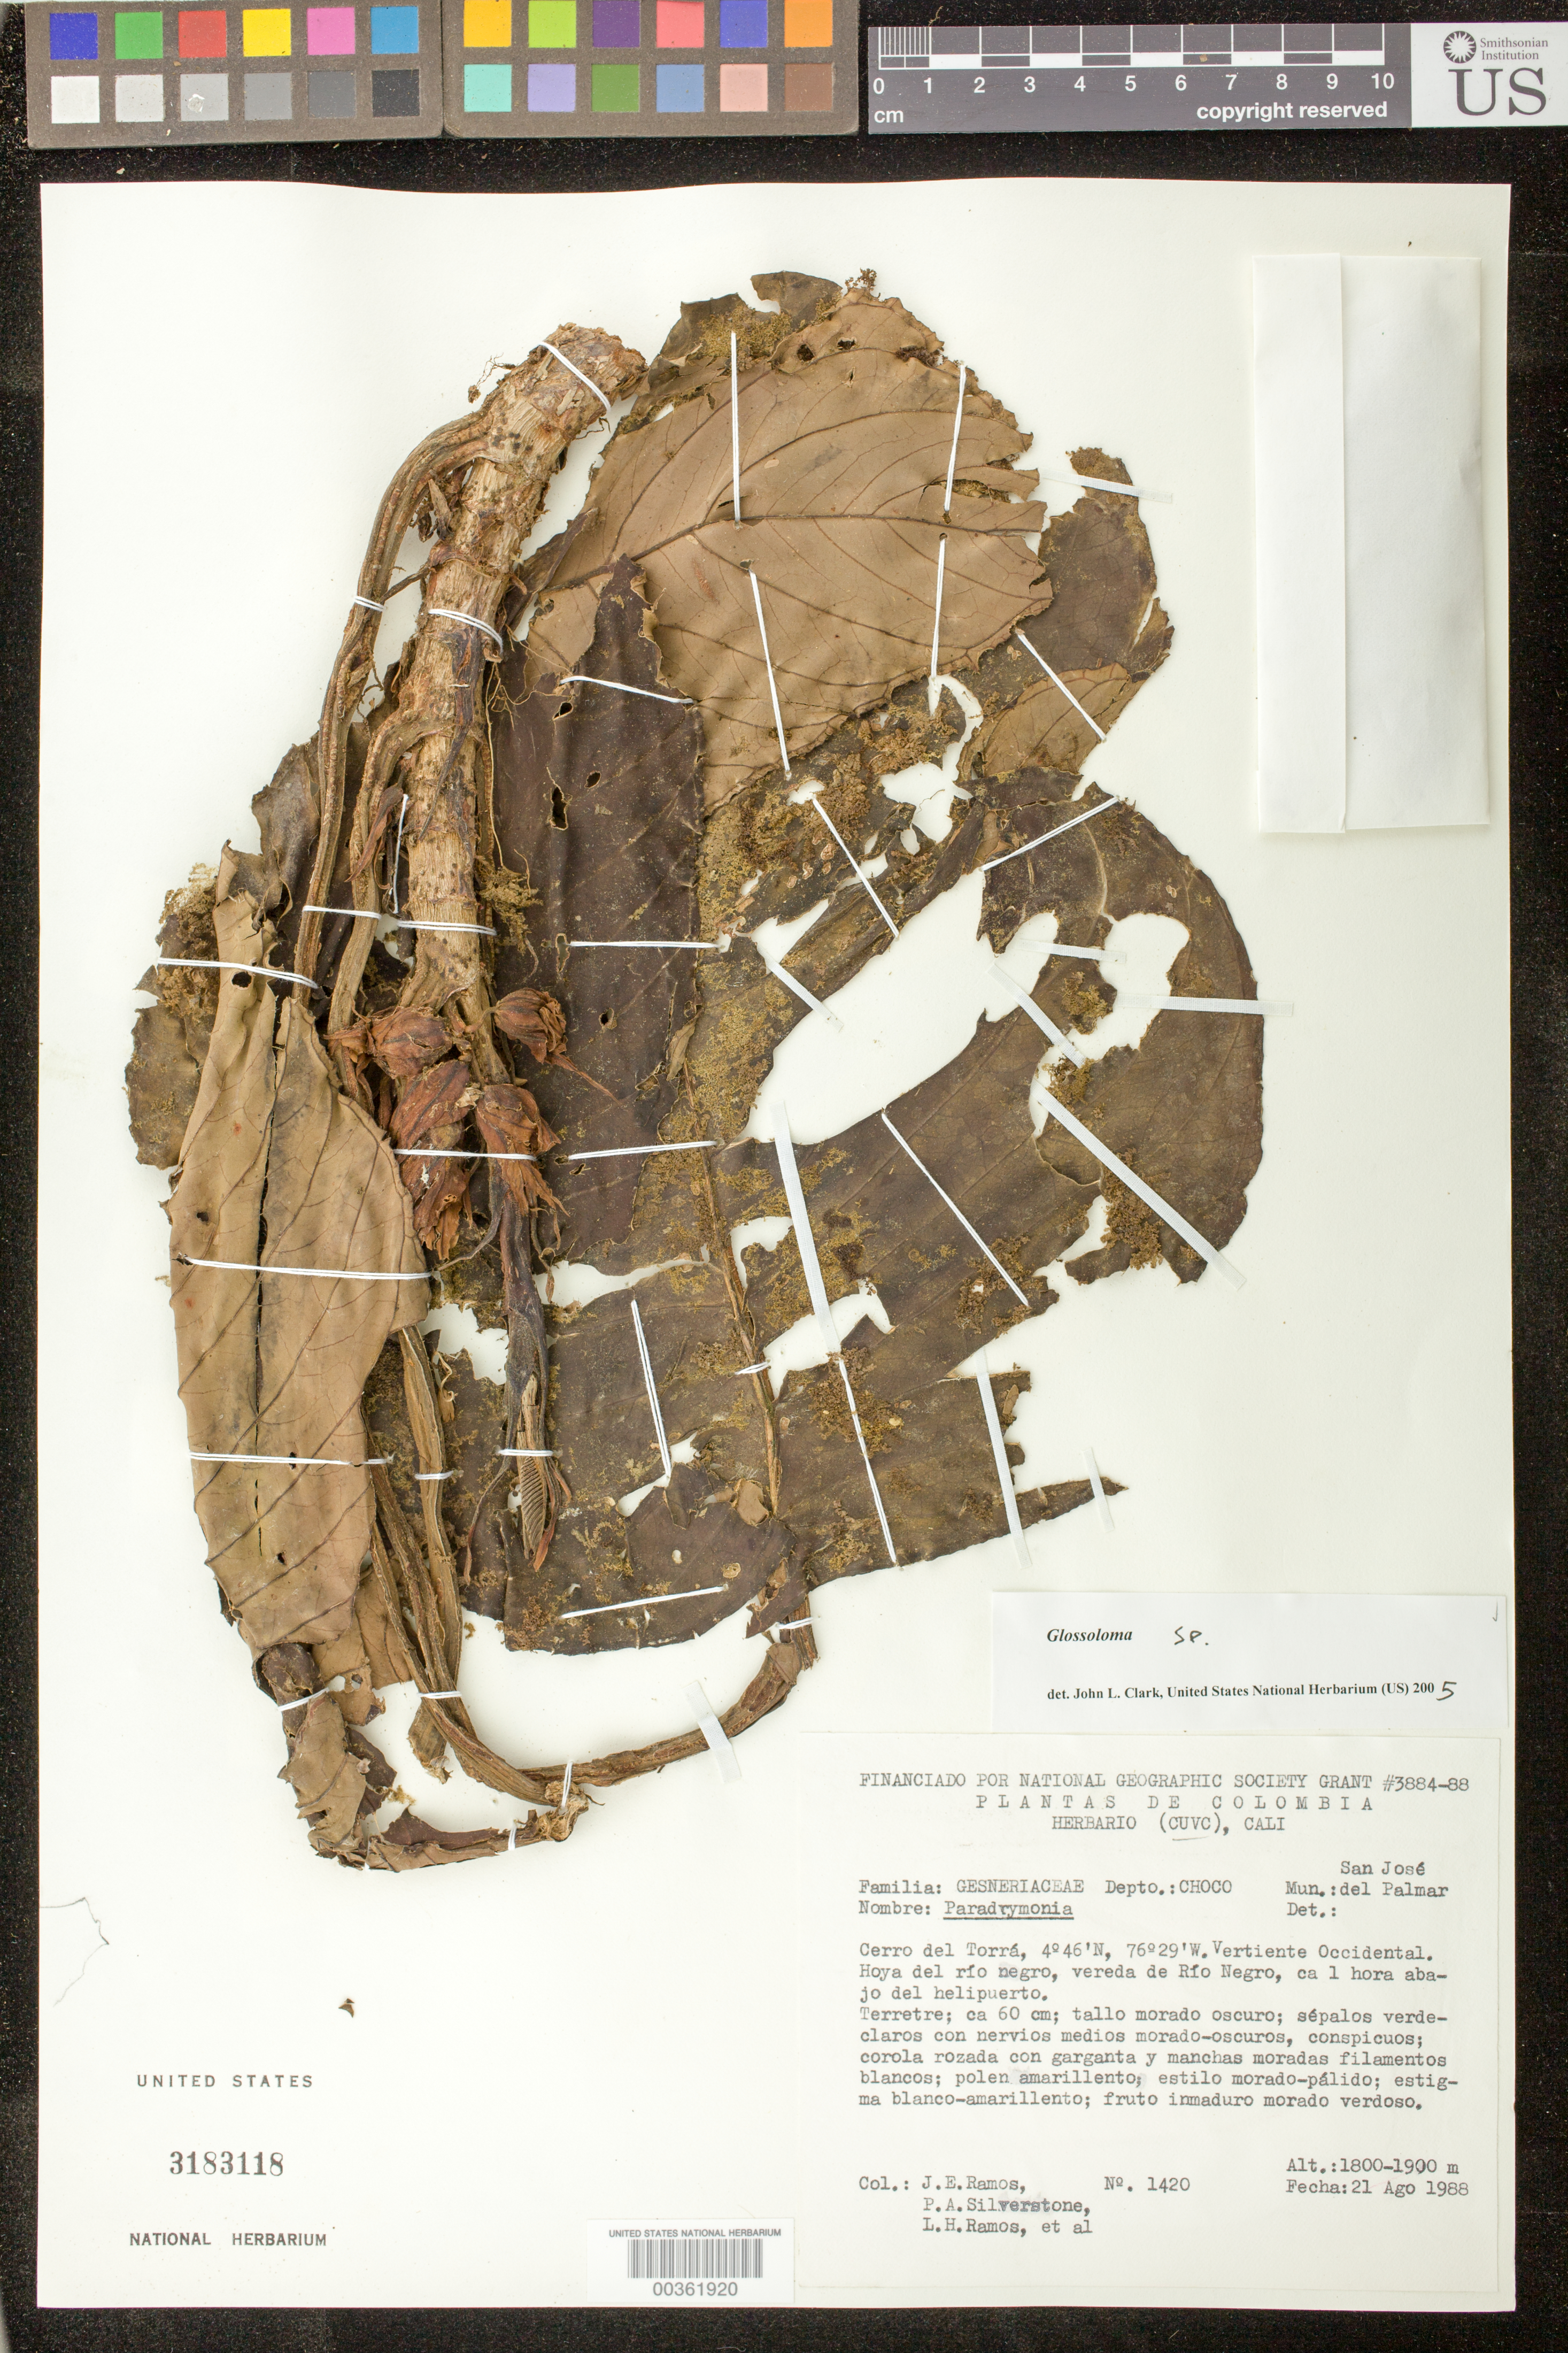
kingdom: Plantae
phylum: Tracheophyta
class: Magnoliopsida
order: Lamiales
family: Gesneriaceae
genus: Glossoloma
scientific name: Glossoloma sp.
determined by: Clark, J. L., (SEL), The Marie Selby Botanical Garden (UNITED STATES)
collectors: J. E. Ramos, P. A. Silverstone-Sopkin, L. Ramos & et al.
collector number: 1420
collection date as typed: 21 Aug 1988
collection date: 1988-08-21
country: Colombia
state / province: Chocó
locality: San Jose del Palmar, Cerro del Torra, vertiente occidental, hoya del Rio Negro, vereda de Rio Negro,...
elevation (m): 1800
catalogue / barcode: US 3183118